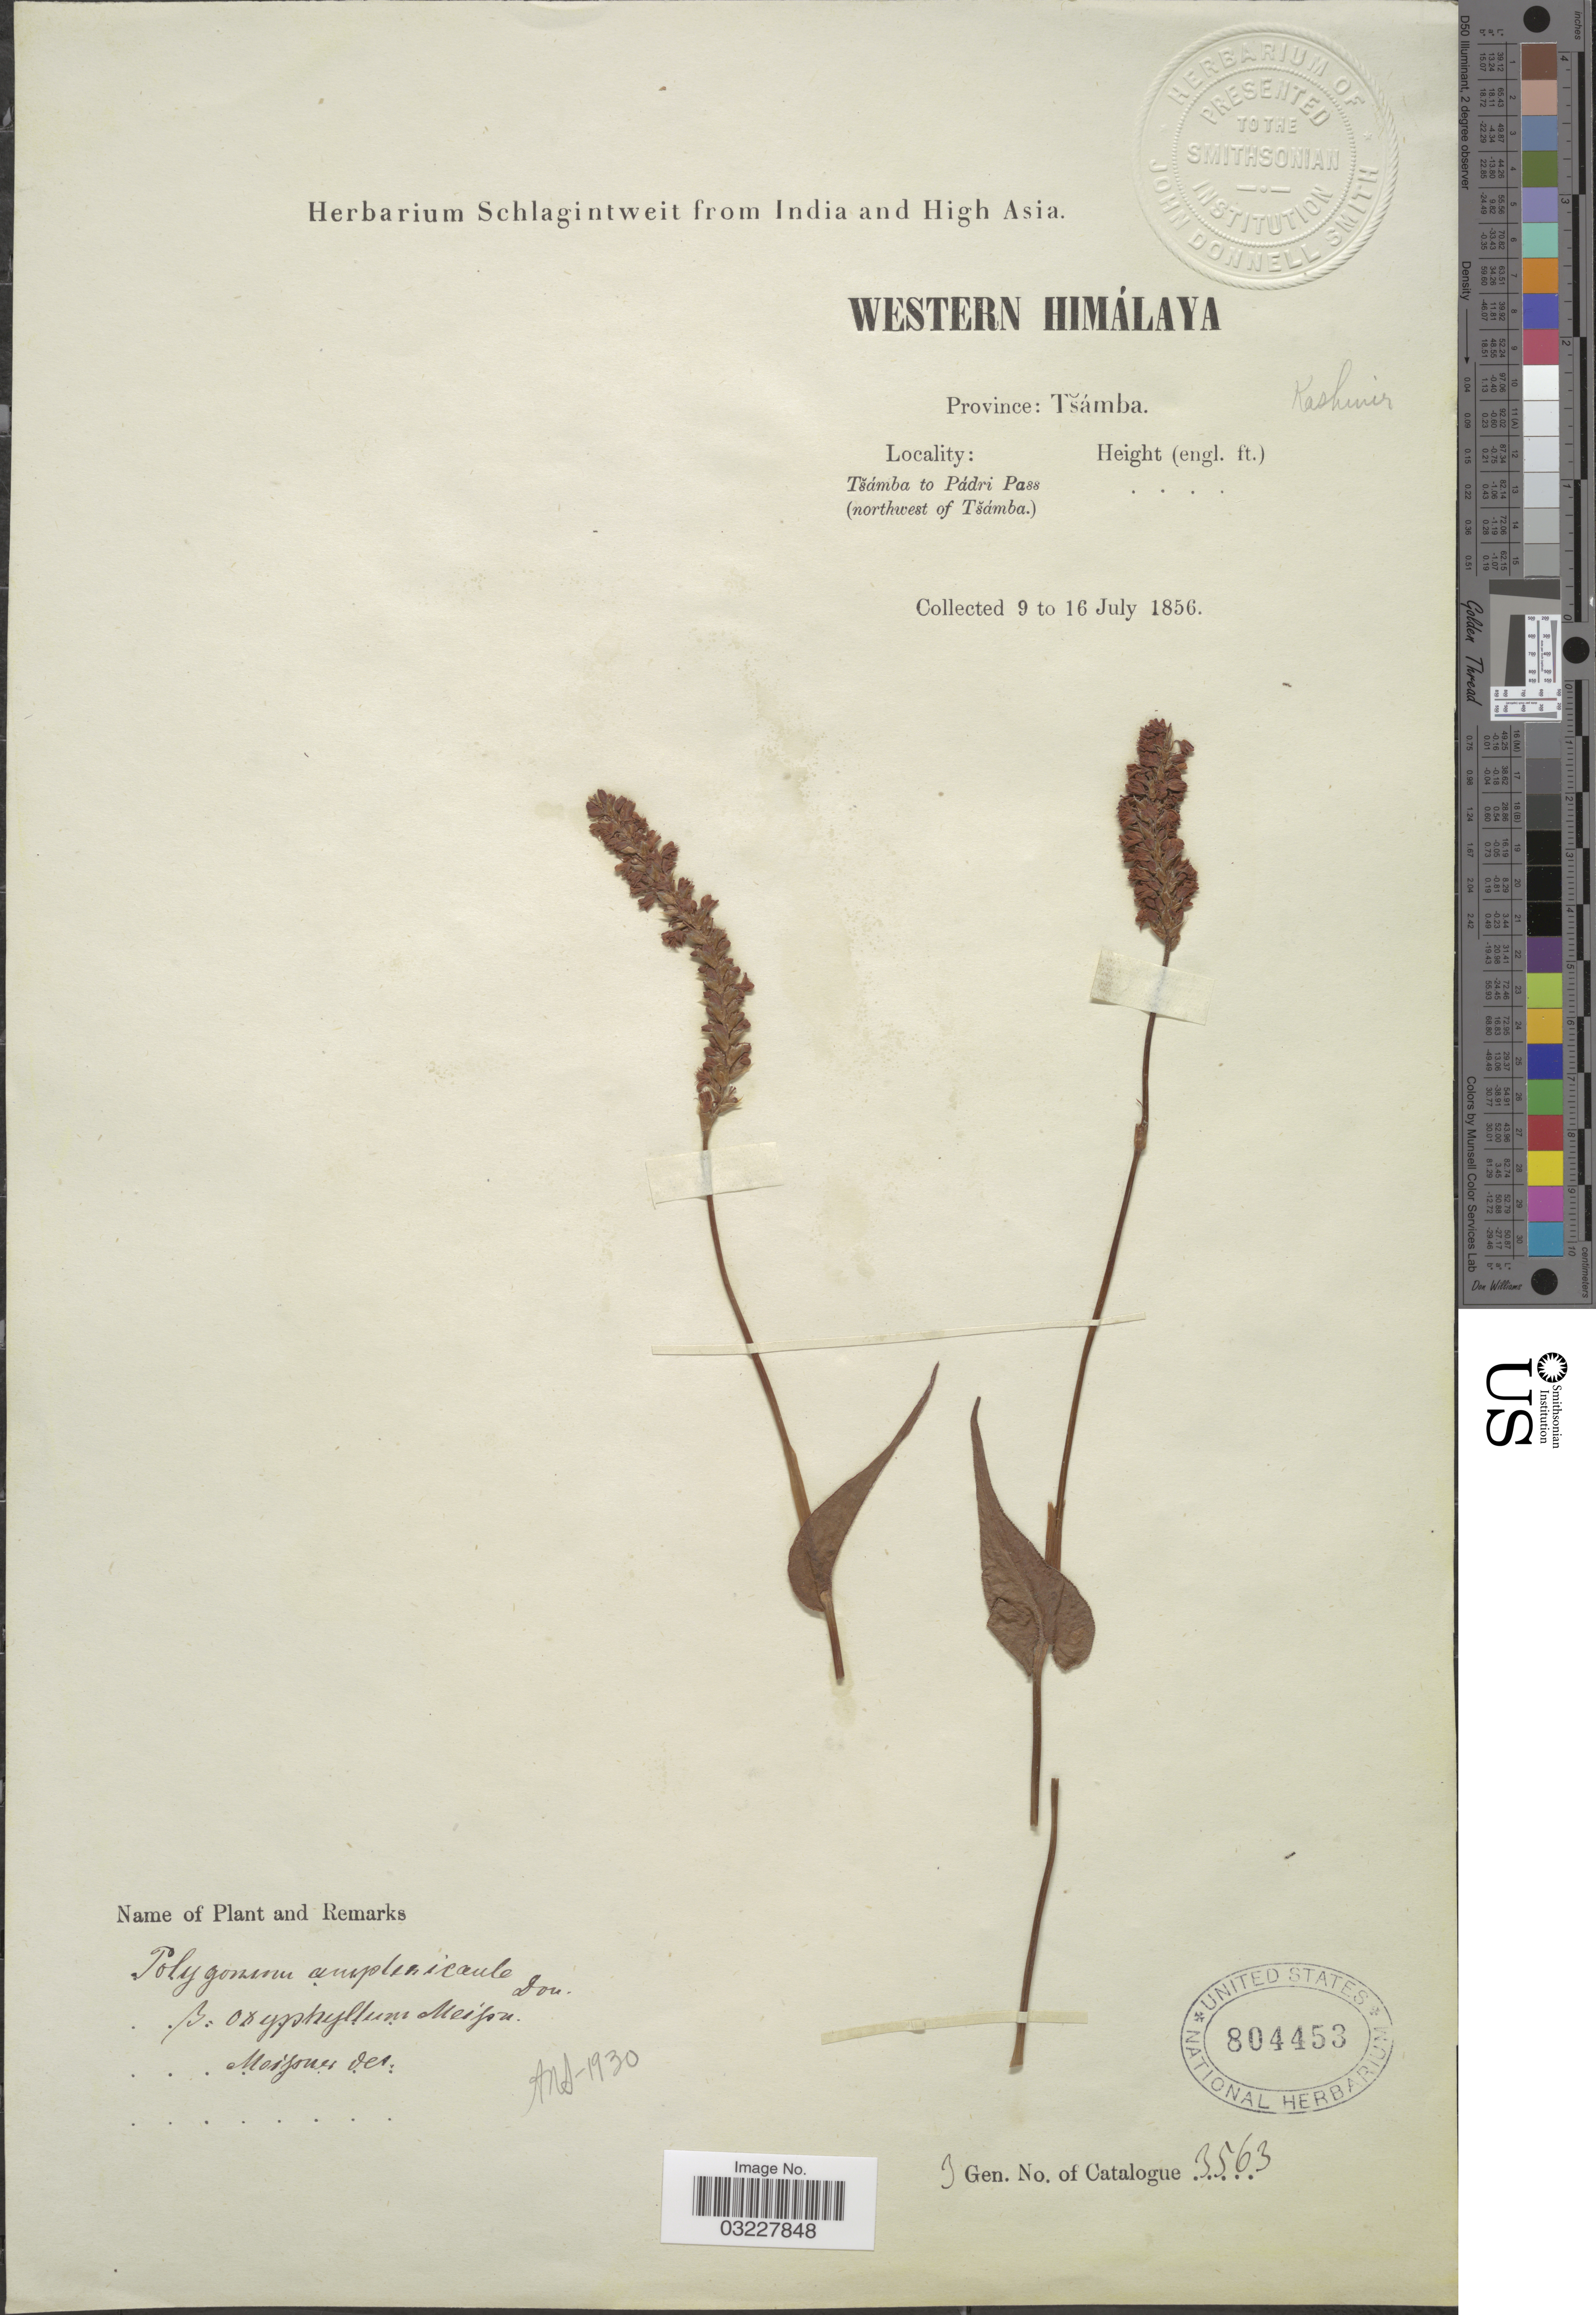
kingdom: Plantae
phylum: Tracheophyta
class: Magnoliopsida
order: Caryophyllales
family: Polygonaceae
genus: Bistorta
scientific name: Bistorta amplexicaulis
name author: (D. Don) Greene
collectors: ex herb. Schlagintweit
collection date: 1856-07-09/1856-07-16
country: India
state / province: Jammu and Kashmir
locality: Western Himálaya. Province: Tšámba. Tšámba to Pádri Pass (northwest of Tšámba.). Kashmir.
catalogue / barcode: US 804453